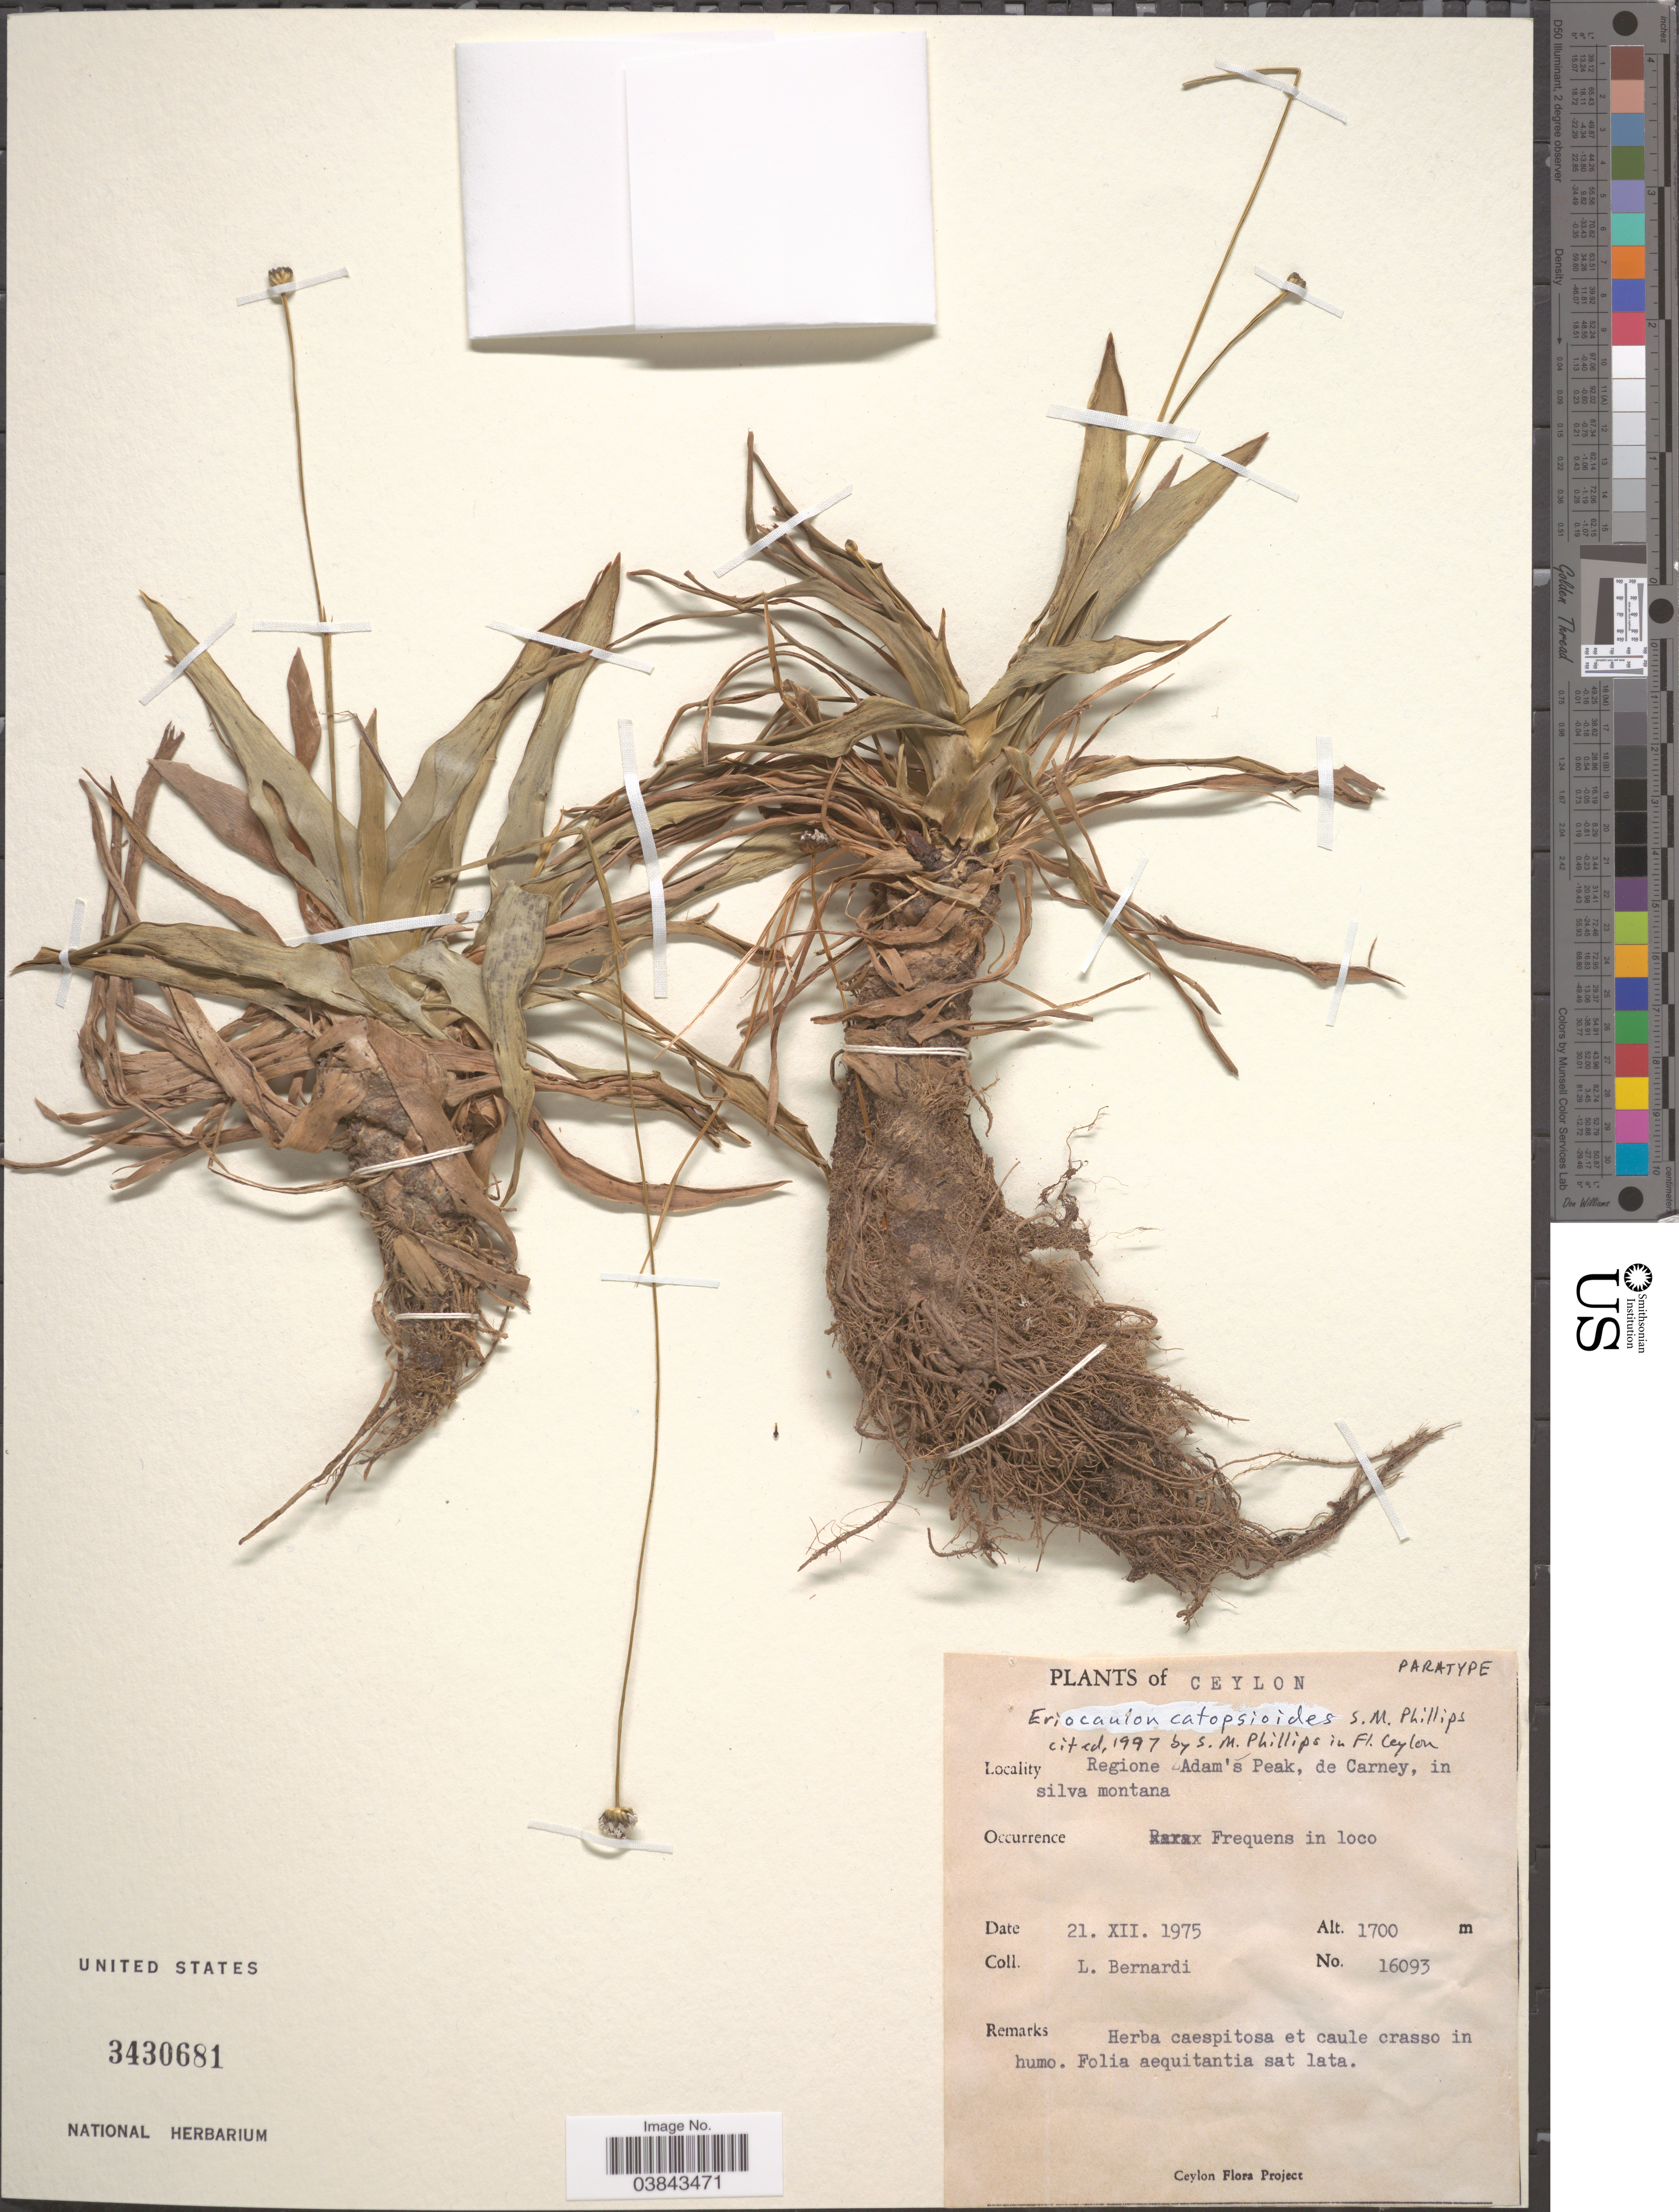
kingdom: Plantae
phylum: Tracheophyta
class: Liliopsida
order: Poales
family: Eriocaulaceae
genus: Eriocaulon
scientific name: Eriocaulon catopsioides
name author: S.M. Phillips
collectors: L. Bernardi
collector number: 16093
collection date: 1975-12-21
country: Sri Lanka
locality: Ceylon. Regione Adam's Peak, de Carney, in silva montana.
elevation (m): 1700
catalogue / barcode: US 3430681